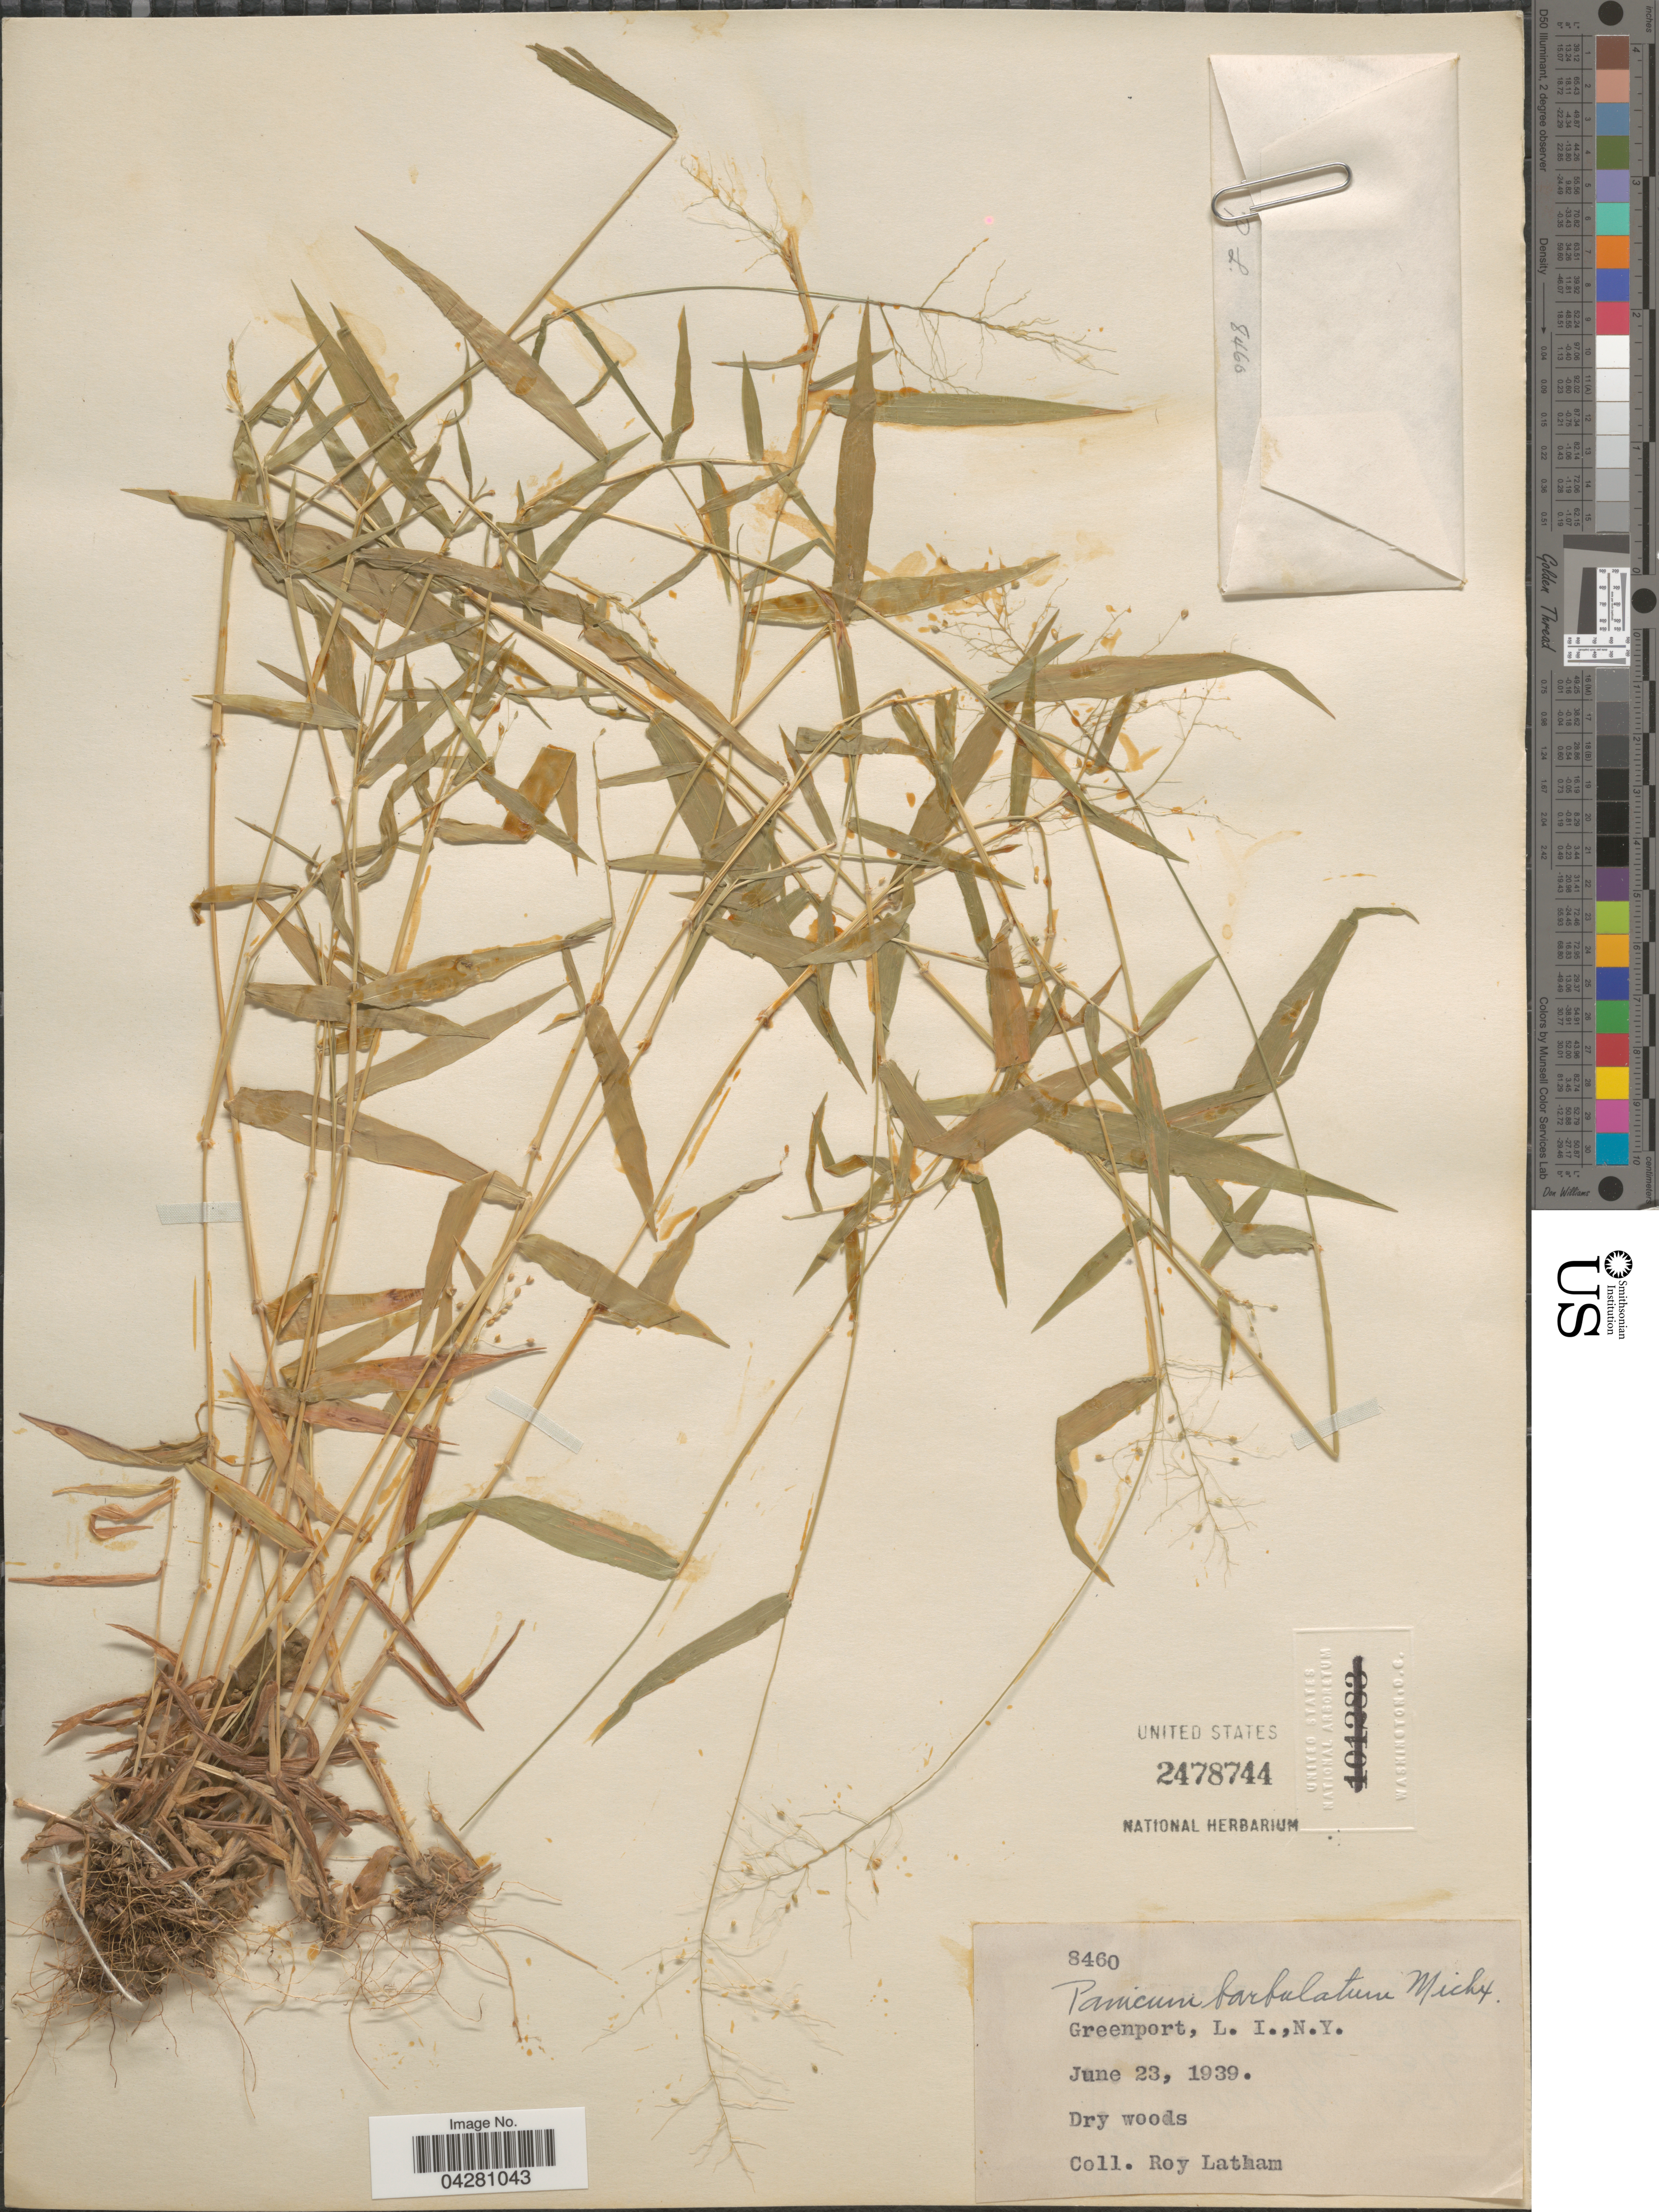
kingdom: Plantae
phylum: Tracheophyta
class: Liliopsida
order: Poales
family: Poaceae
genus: Dichanthelium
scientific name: Dichanthelium dichotomum var. dichotomum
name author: (L.) Gould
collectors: R. Latham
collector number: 8460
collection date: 1939-06-23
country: United States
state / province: New York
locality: Greenport, L. I.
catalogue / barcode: US 2478744